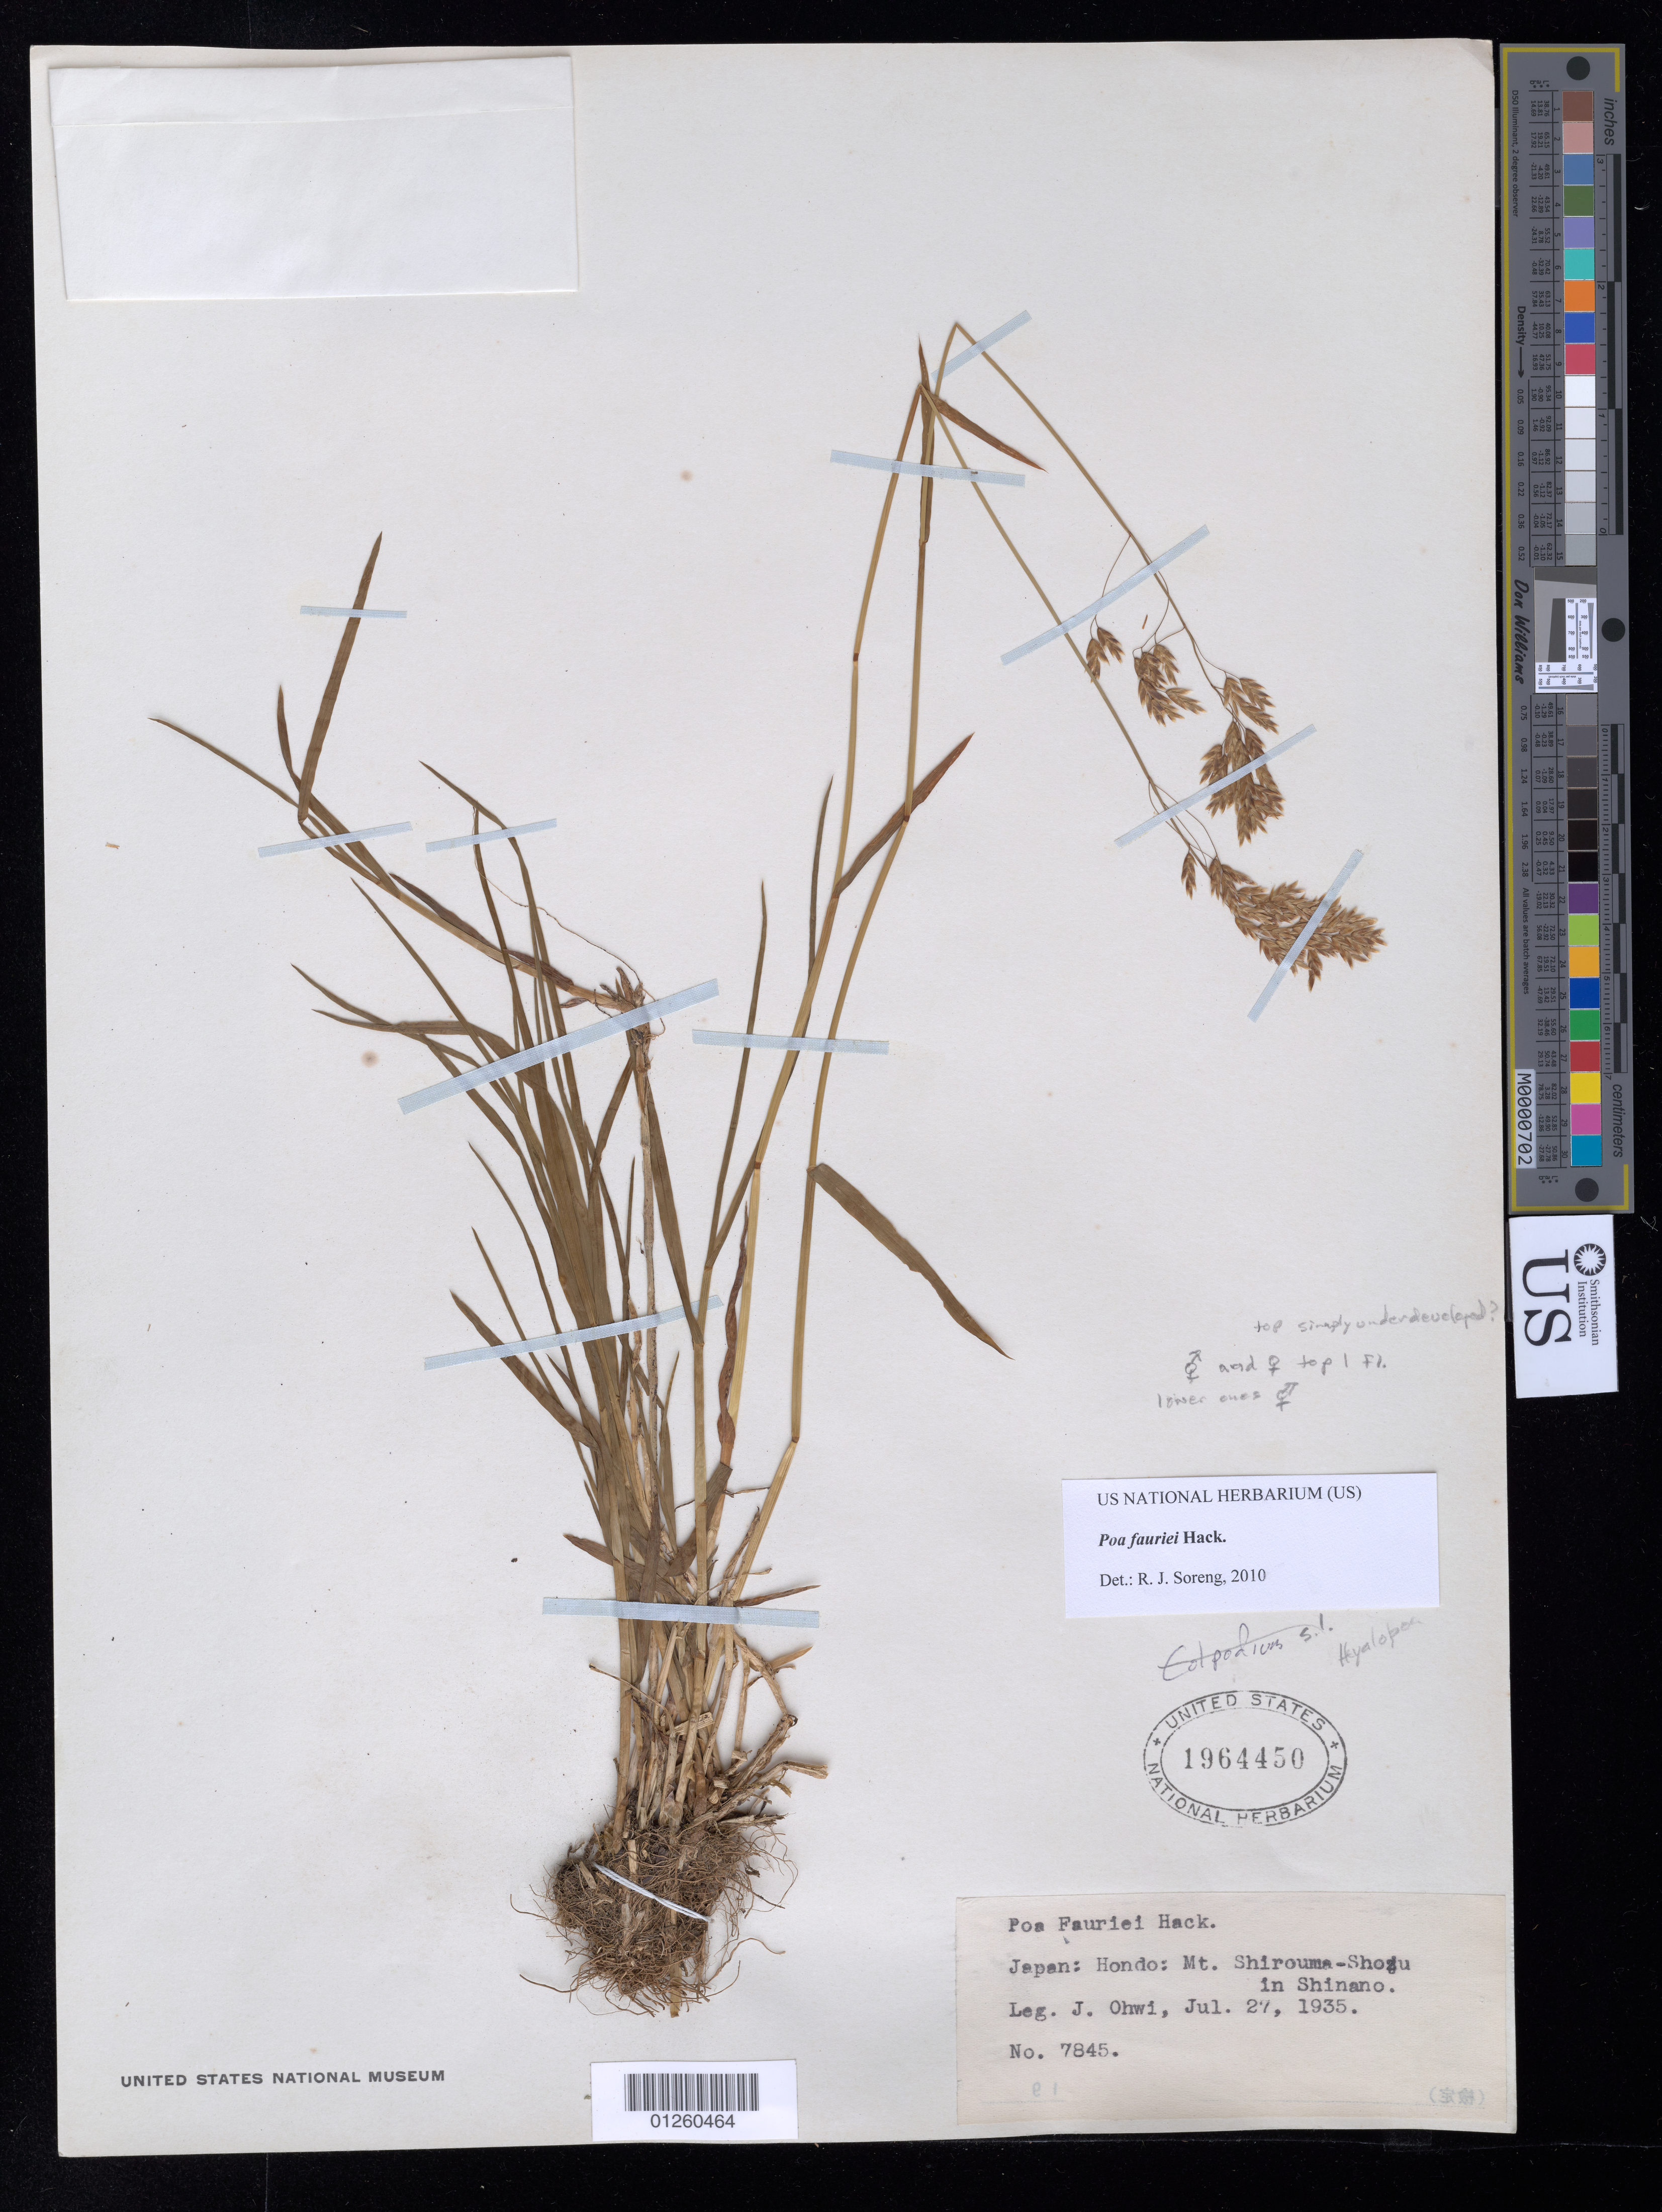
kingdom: Plantae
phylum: Tracheophyta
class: Liliopsida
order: Poales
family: Poaceae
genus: Poa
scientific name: Poa fauriei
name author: Hack.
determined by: Soreng, Robert J., Research Associate (BOT), Smithsonian Institution - National Museum of Natural History (UNITED STATES)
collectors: J. Ohwi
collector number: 7845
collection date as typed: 1935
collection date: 1935-07-27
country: Japan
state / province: Nagano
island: Honshu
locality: Hondo (= Honshu): Shochzu in M. Shirouuma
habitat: Mountain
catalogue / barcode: US 1964450